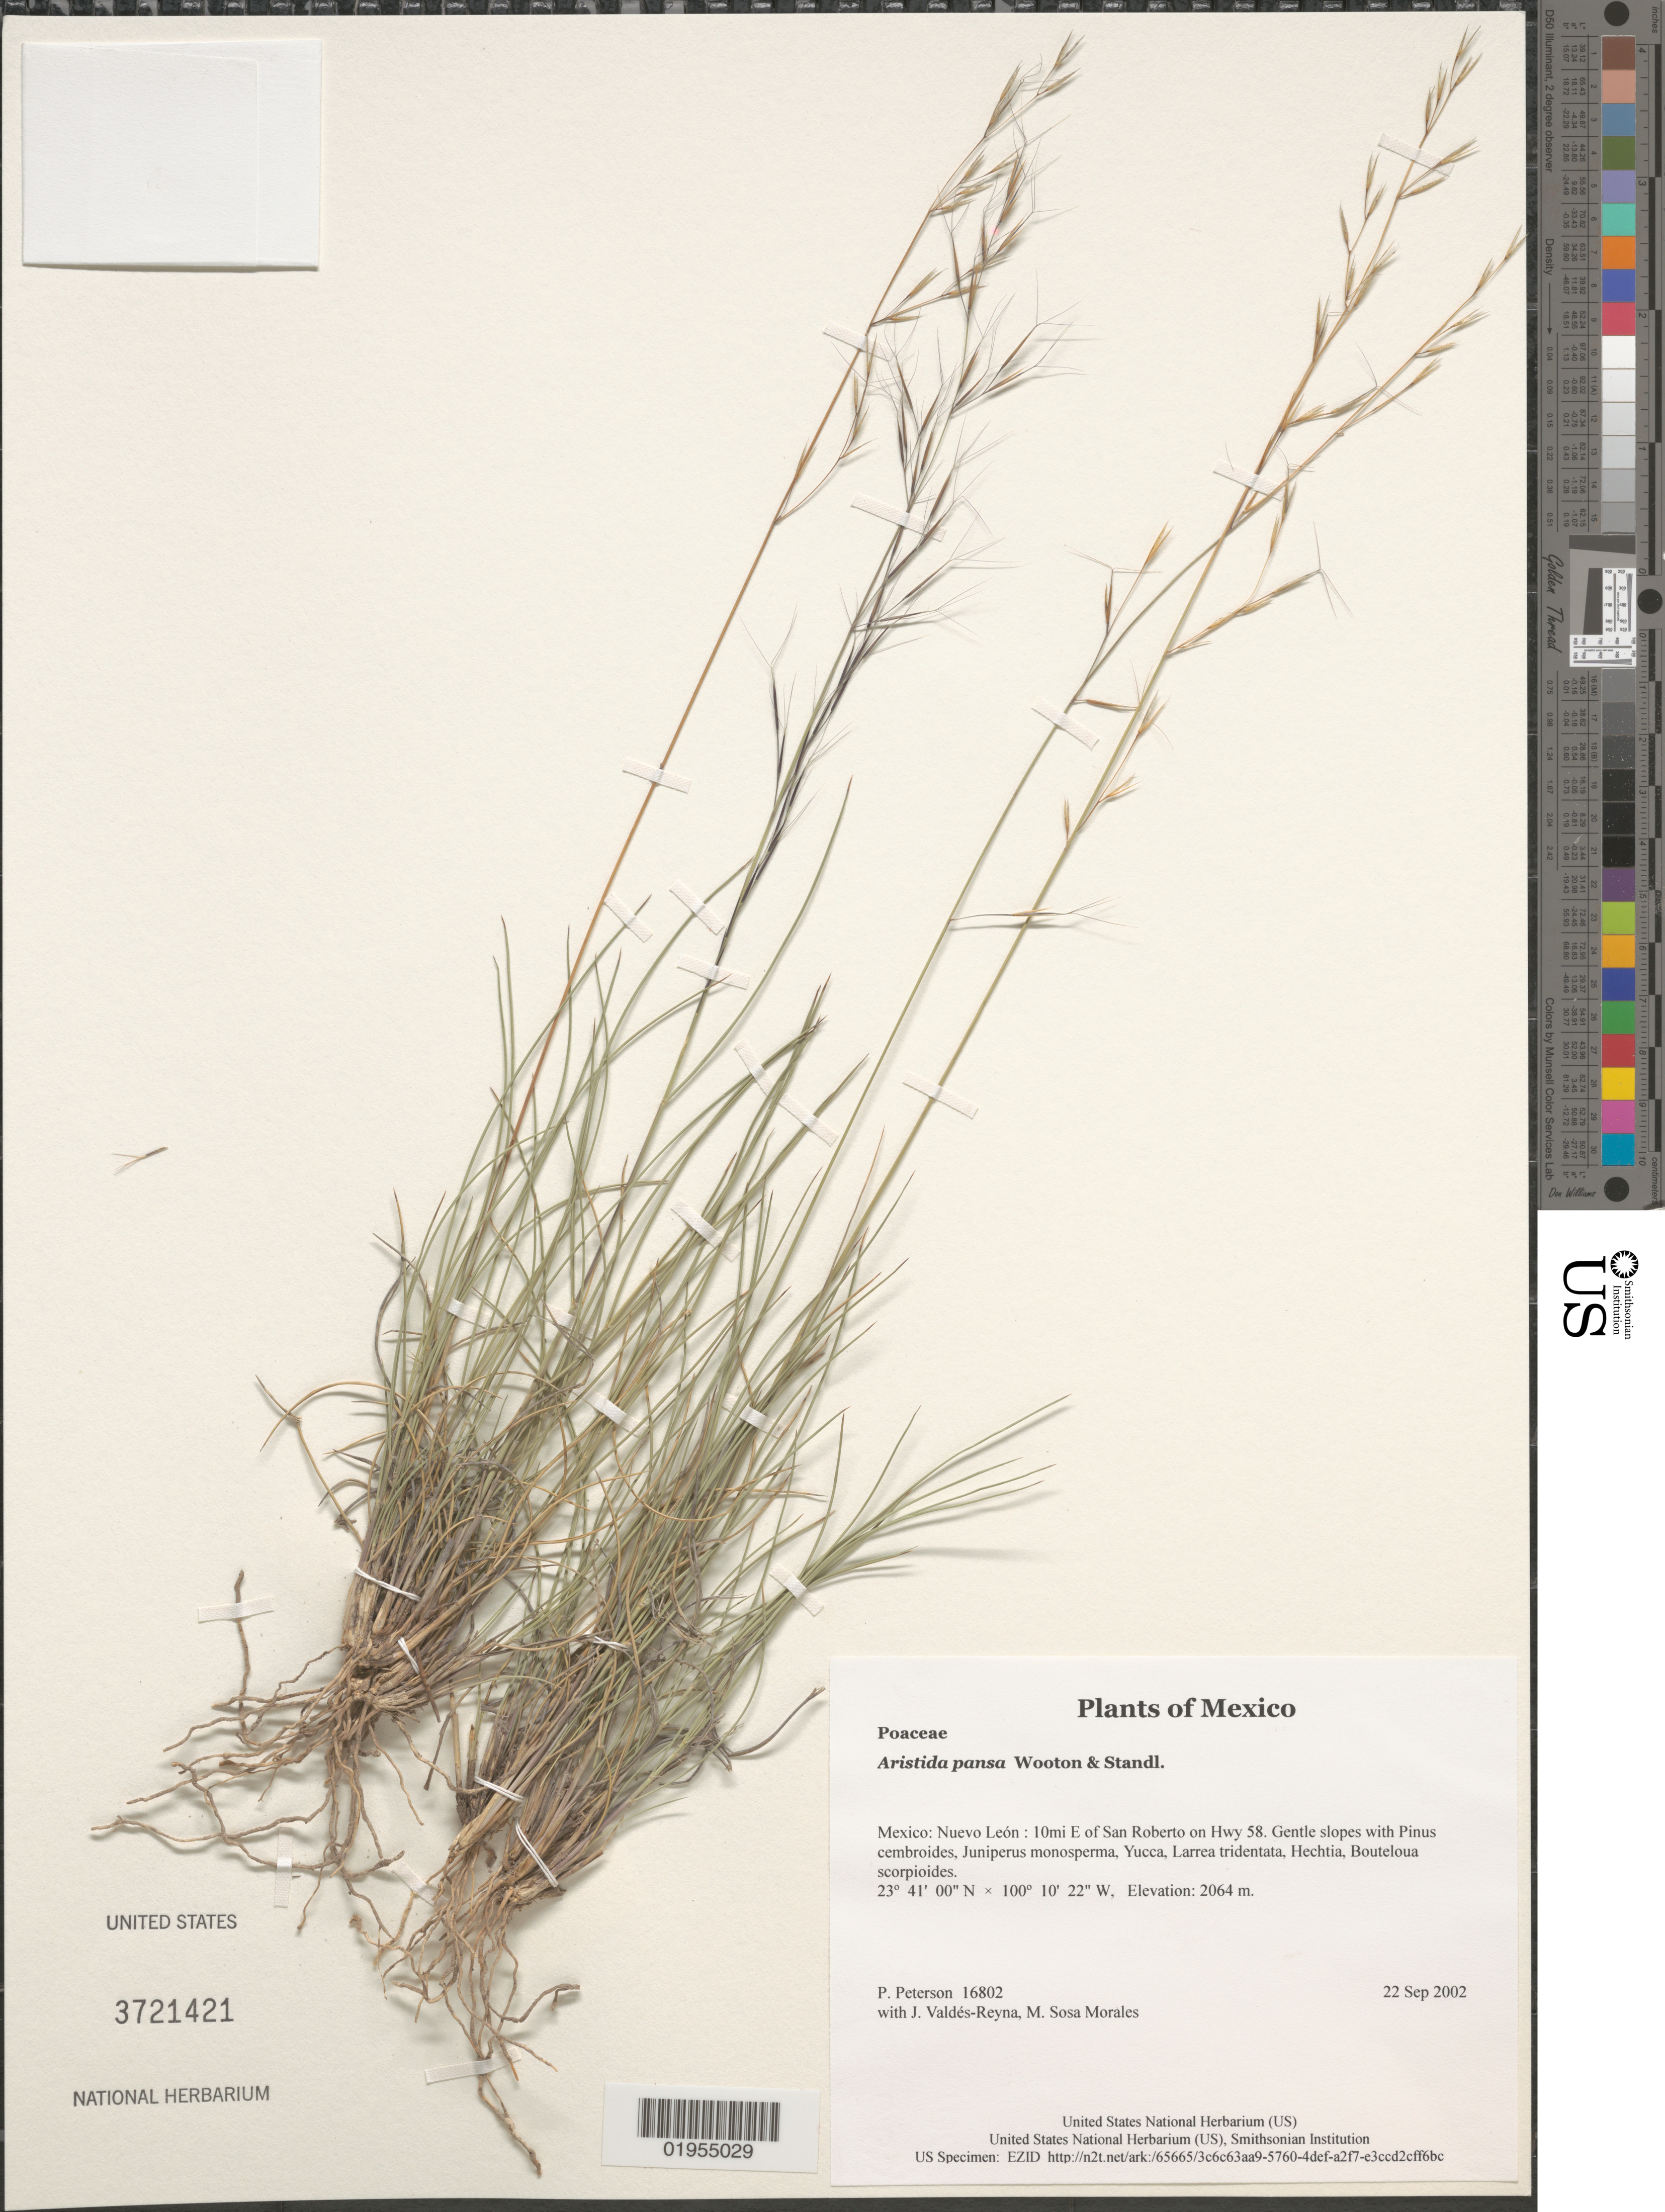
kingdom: Plantae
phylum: Tracheophyta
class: Liliopsida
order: Poales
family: Poaceae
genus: Aristida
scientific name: Aristida pansa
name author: Wooton & Standl.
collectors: P. M. Peterson, J. Valdés-Reyna & M. Sosa Morales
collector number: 16802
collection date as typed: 22 Sep 2002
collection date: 2002-09-22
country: Mexico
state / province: Nuevo León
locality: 10mi E of San Roberto on Hwy 58. Gentle slopes with Pinus cembroides, Juniperus monosperma, Yucca, Larrea tridentata, Hechtia, Bouteloua scorpioides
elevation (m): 2064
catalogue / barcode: US 3721421